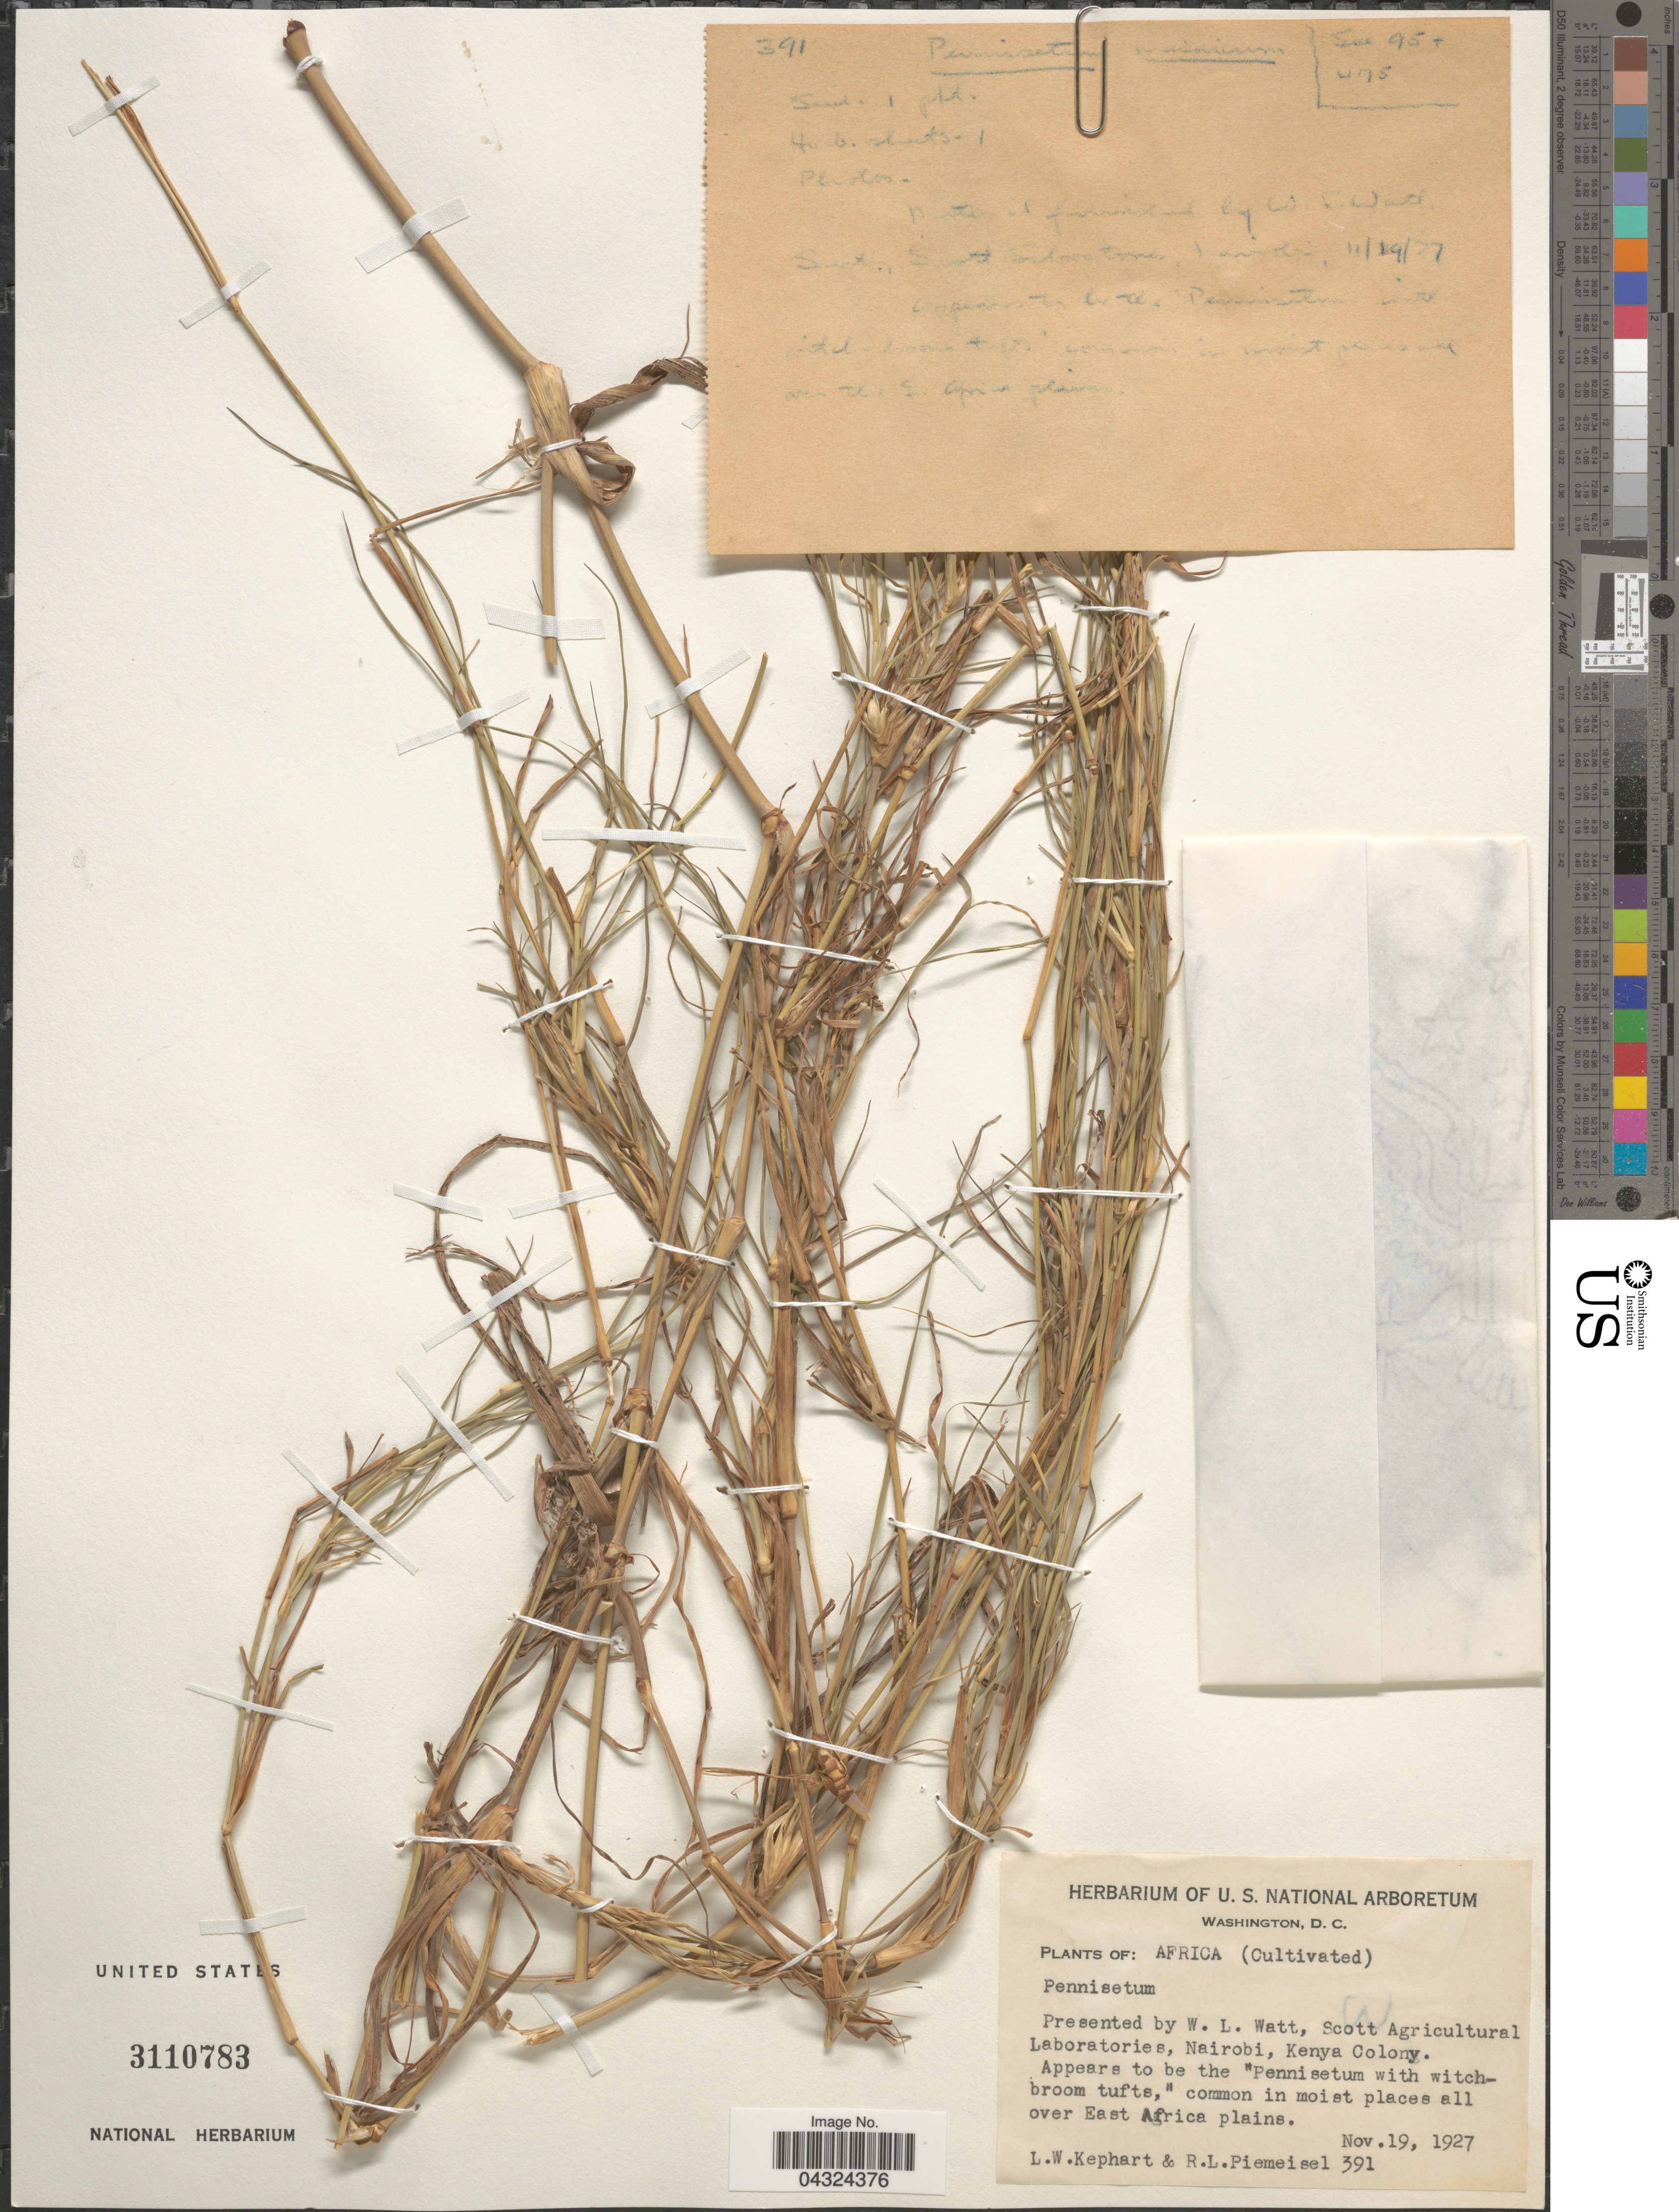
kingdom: Plantae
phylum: Tracheophyta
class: Liliopsida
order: Poales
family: Poaceae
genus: Cenchrus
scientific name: Cenchrus sp.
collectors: L. W. Kephart & R. L. Piemeisel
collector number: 391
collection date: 1927-11-19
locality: Africa. Common in moist places all over East Africa plains.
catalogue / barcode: US 3110783